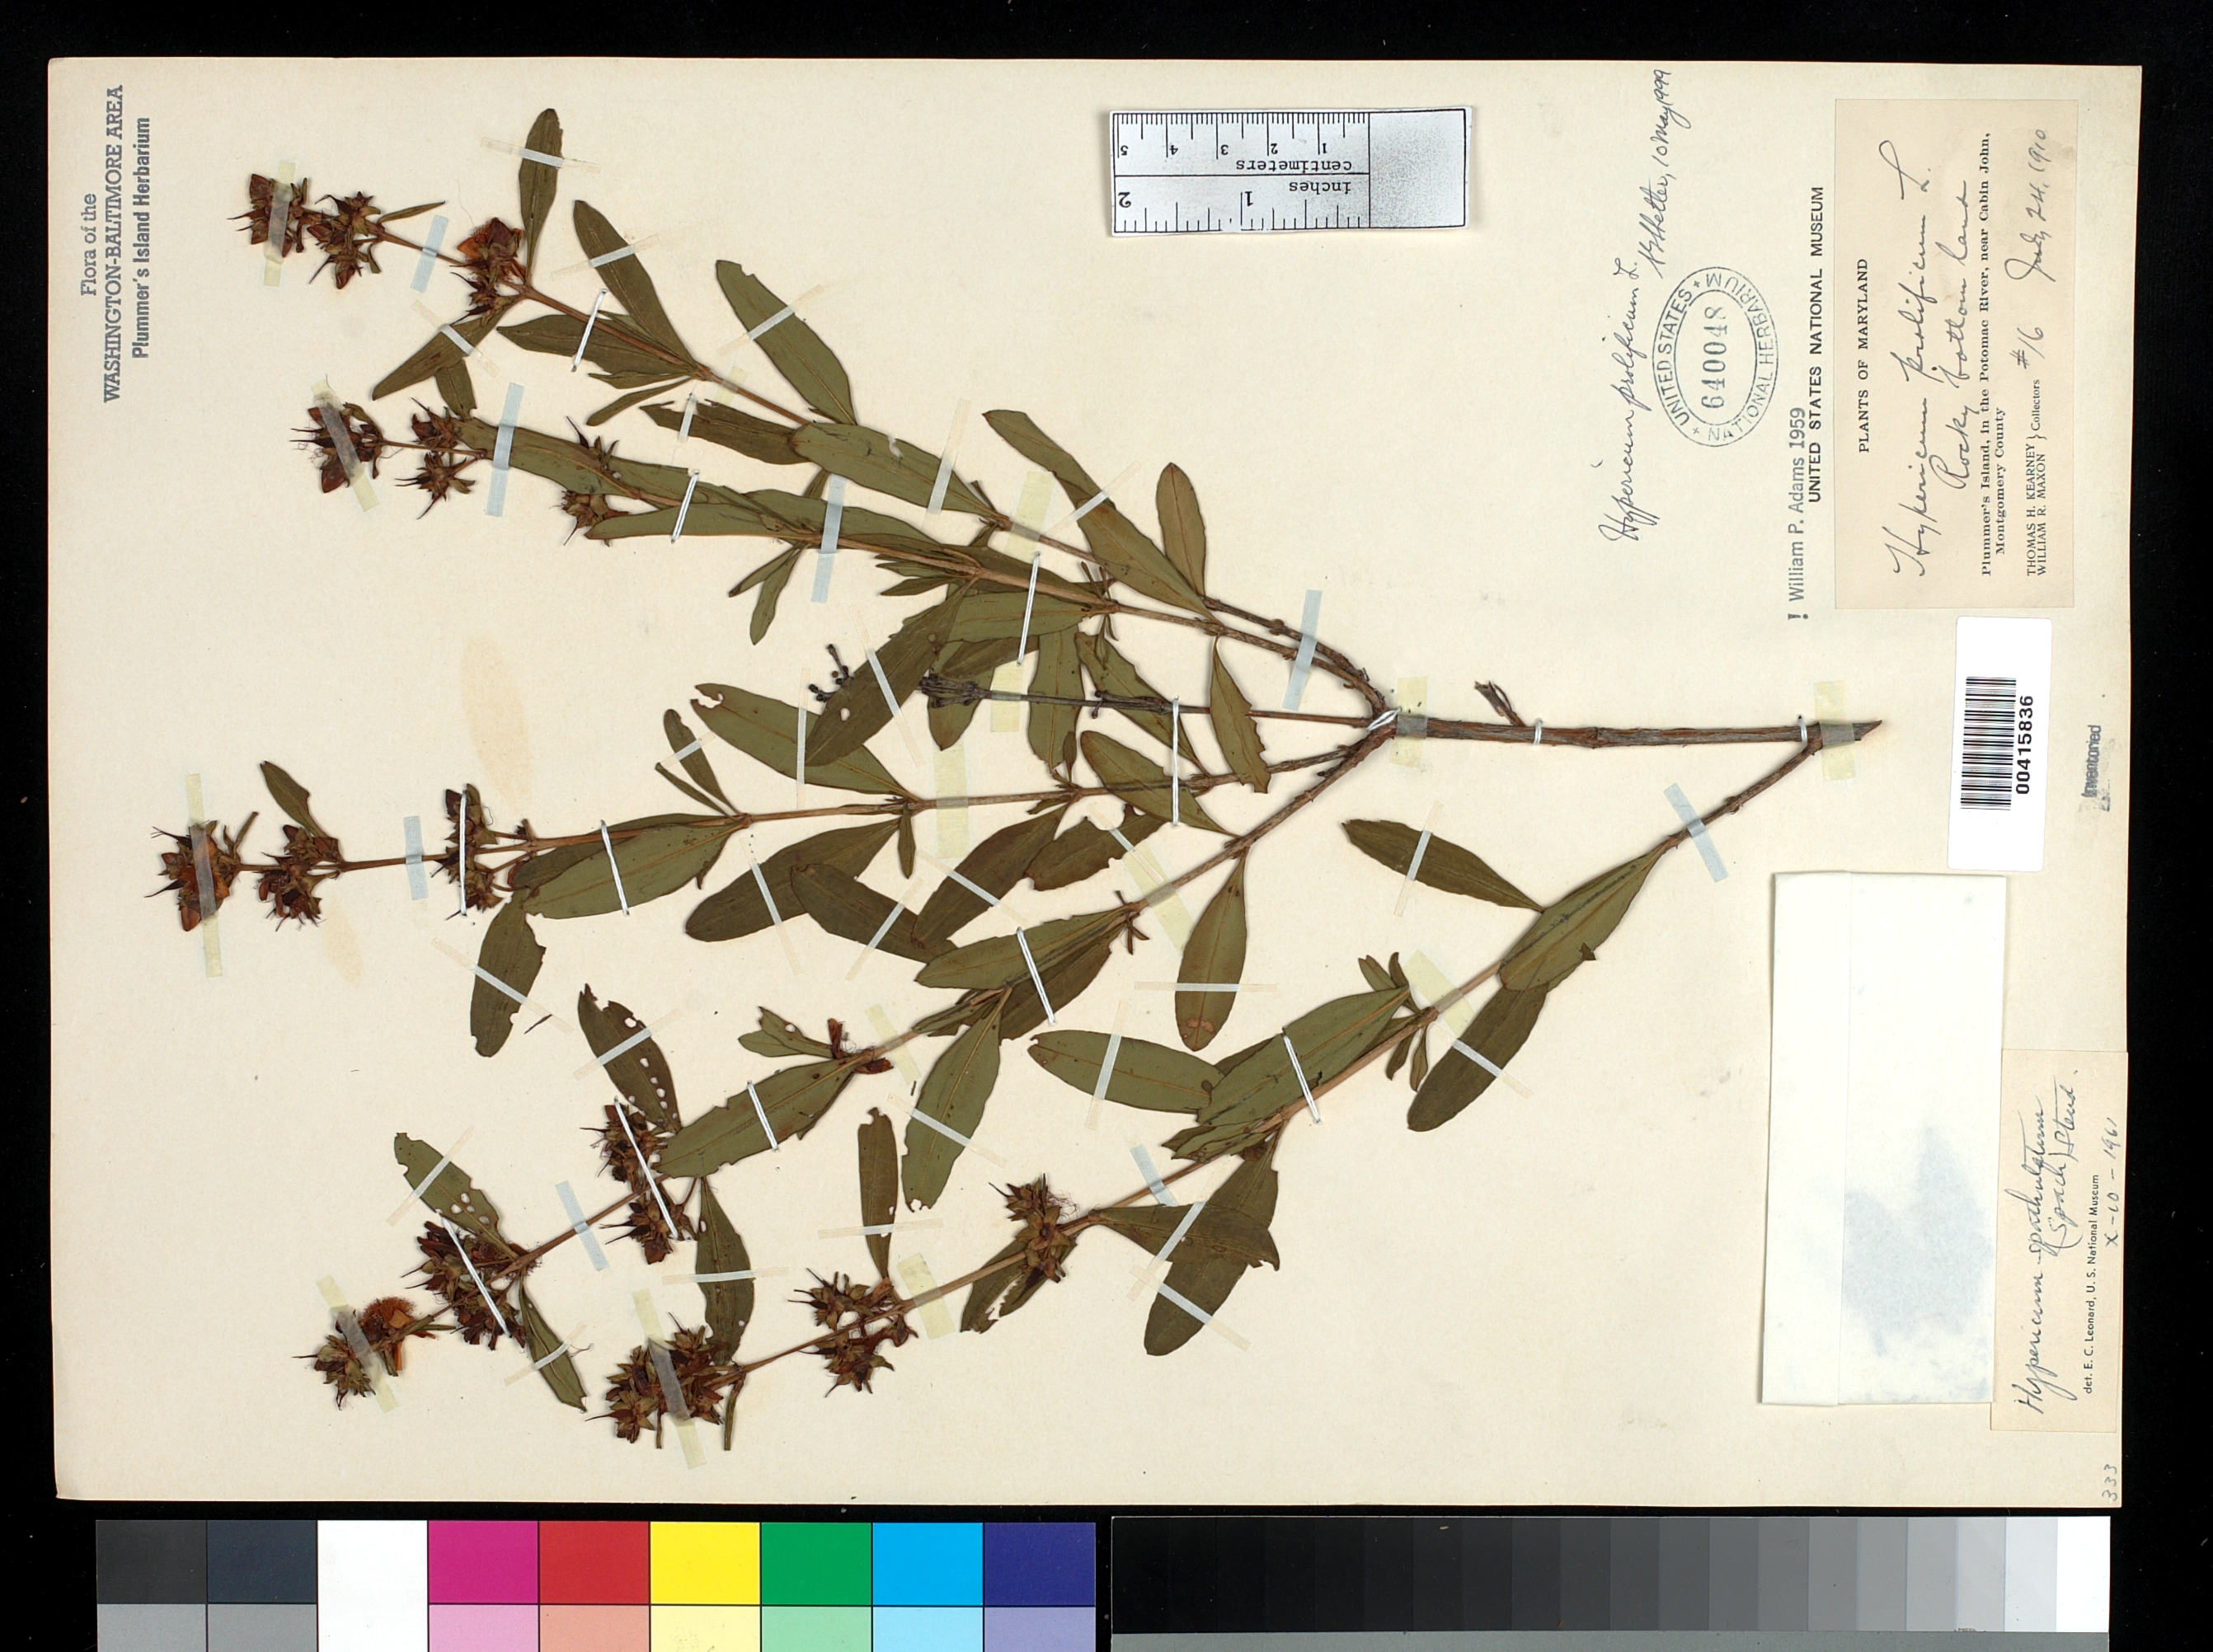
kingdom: Plantae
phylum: Tracheophyta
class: Magnoliopsida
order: Malpighiales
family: Hypericaceae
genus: Hypericum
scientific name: Hypericum prolificum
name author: L.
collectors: T. H. Kearney & W. R. Maxon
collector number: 16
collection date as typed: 24 Jul 1910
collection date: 1910-07-24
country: United States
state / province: Maryland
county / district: Montgomery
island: Plummers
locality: Plummer's Island C. & O. Canal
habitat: Rocky bottom land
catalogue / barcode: US 640048